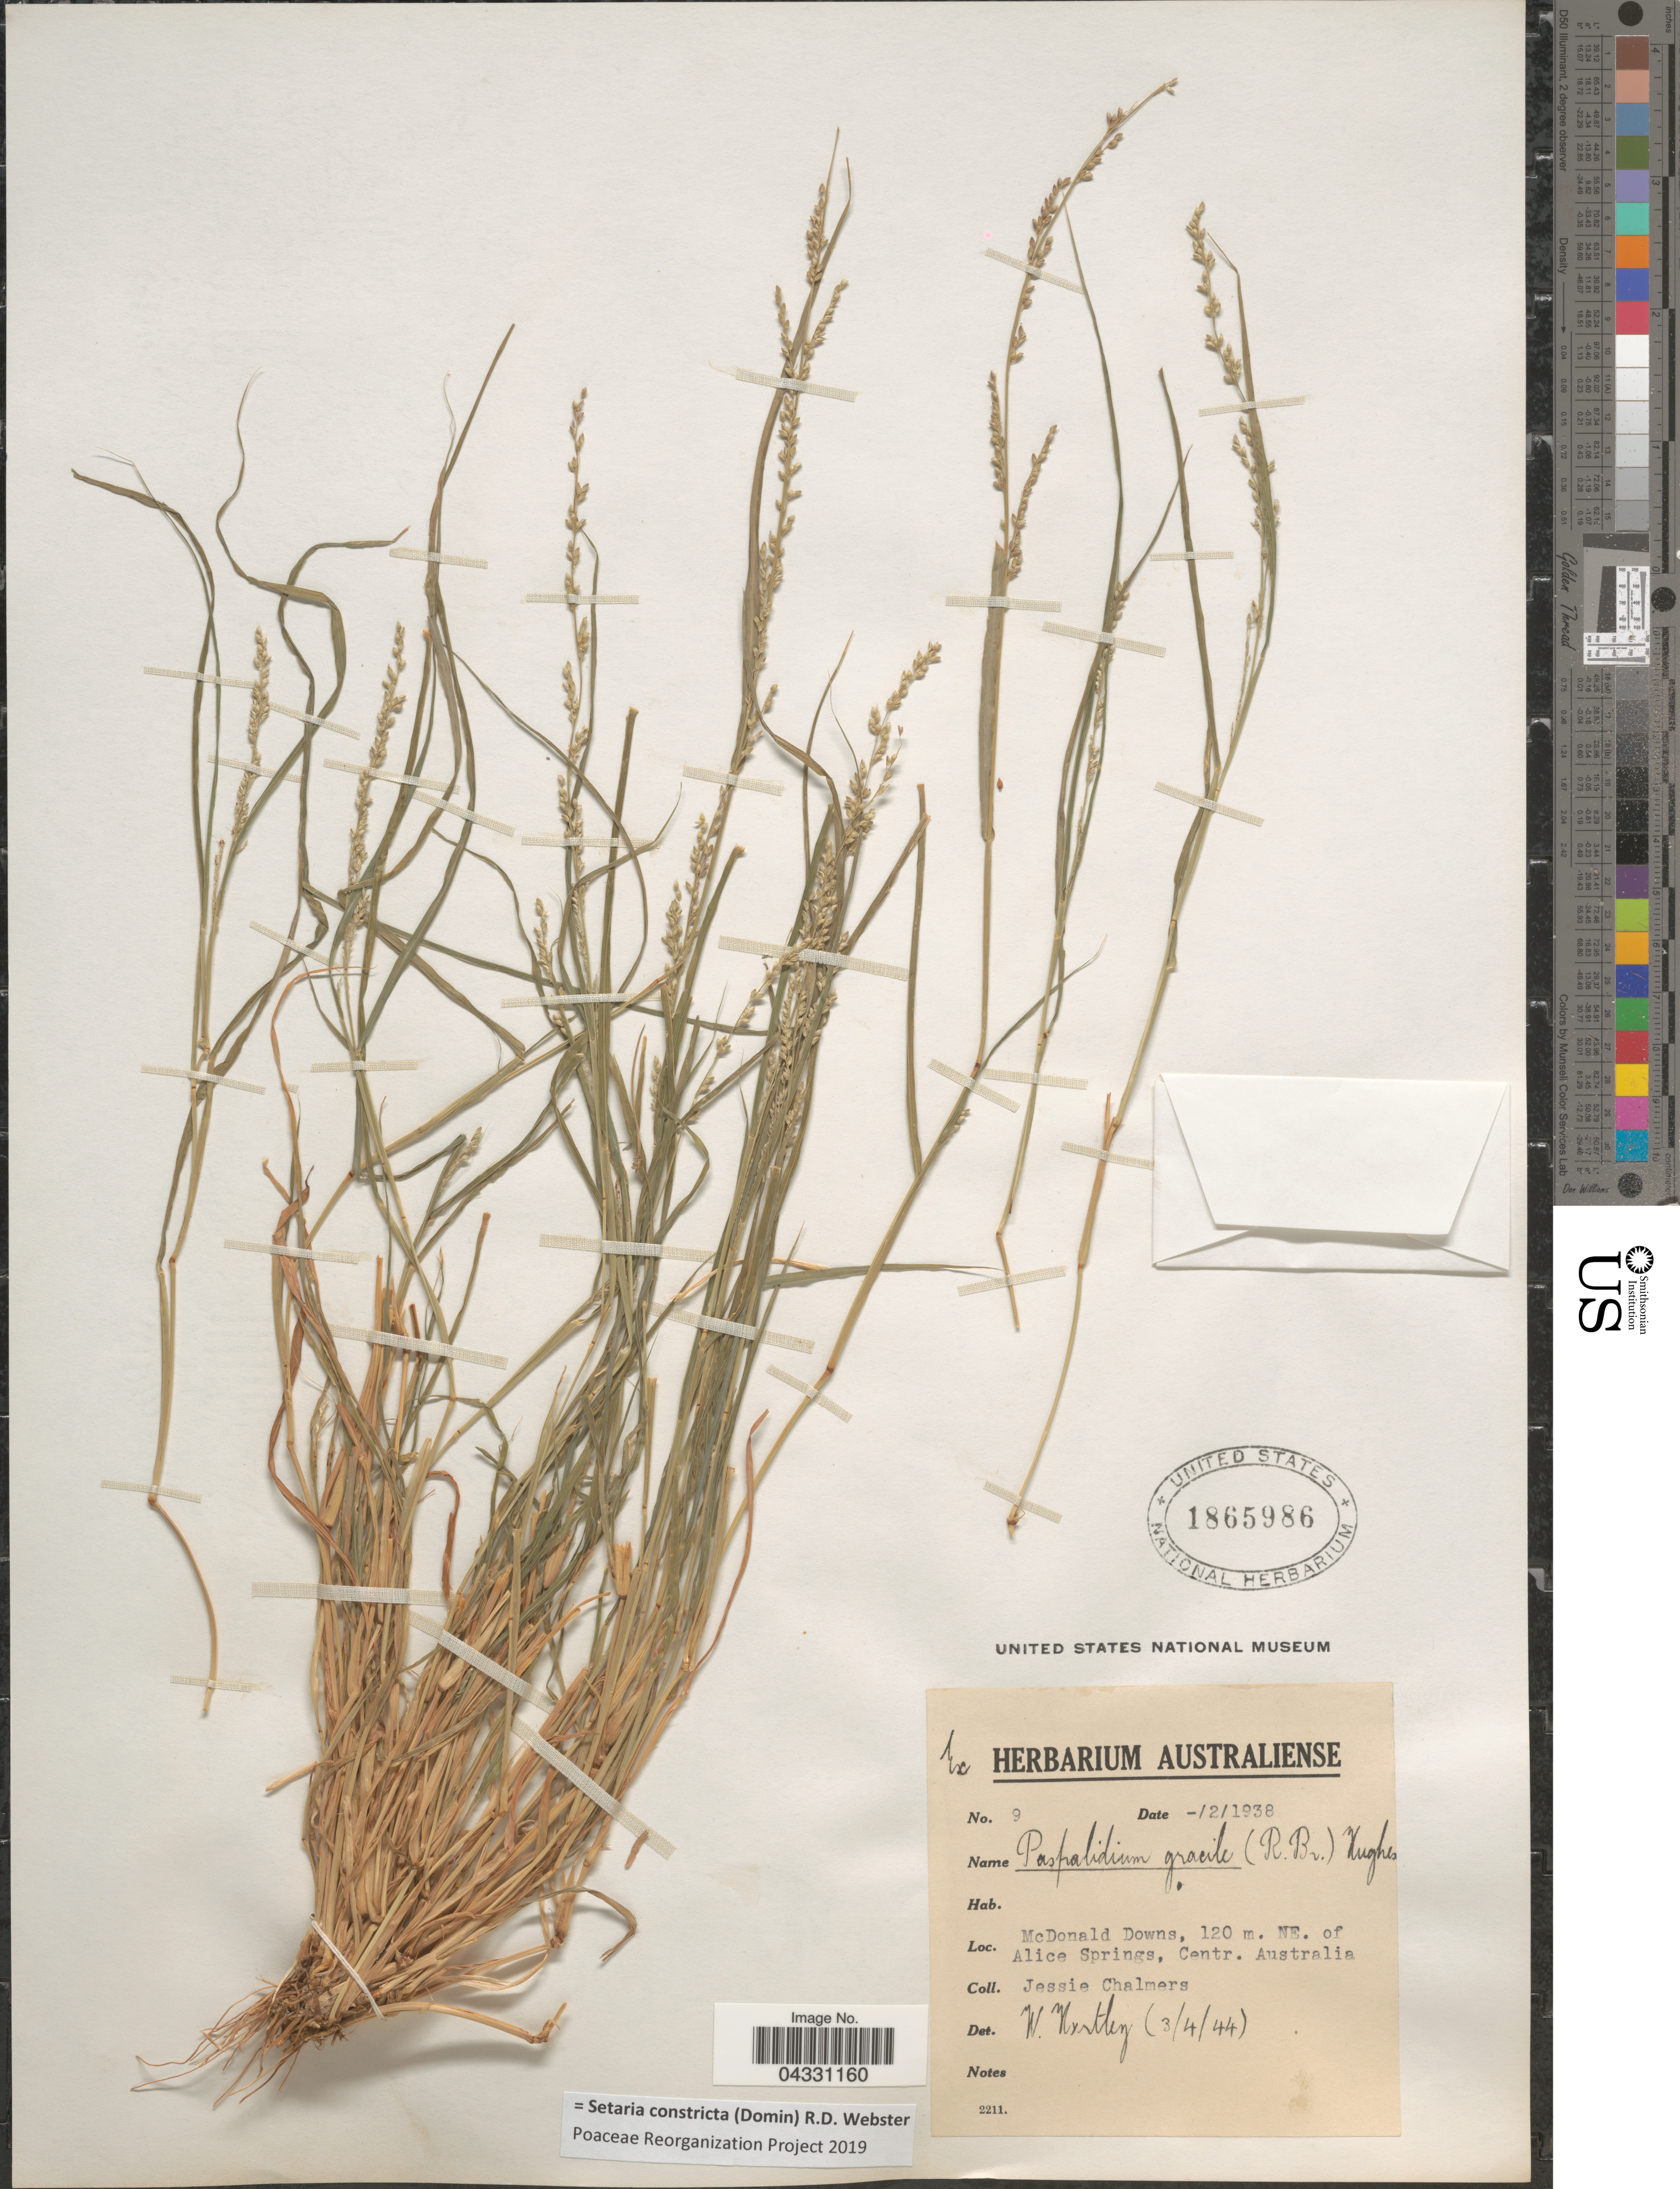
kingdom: Plantae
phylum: Tracheophyta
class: Liliopsida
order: Poales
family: Poaceae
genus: Setaria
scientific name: Setaria constricta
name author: (Domin) R.D. Webster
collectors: J. Chalmers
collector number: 9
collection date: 1938-02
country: Australia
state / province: Northern Territory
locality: McDonald Downs, 120 m. NE. of Alice Springs, Centr. Australia.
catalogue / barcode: US 1865986